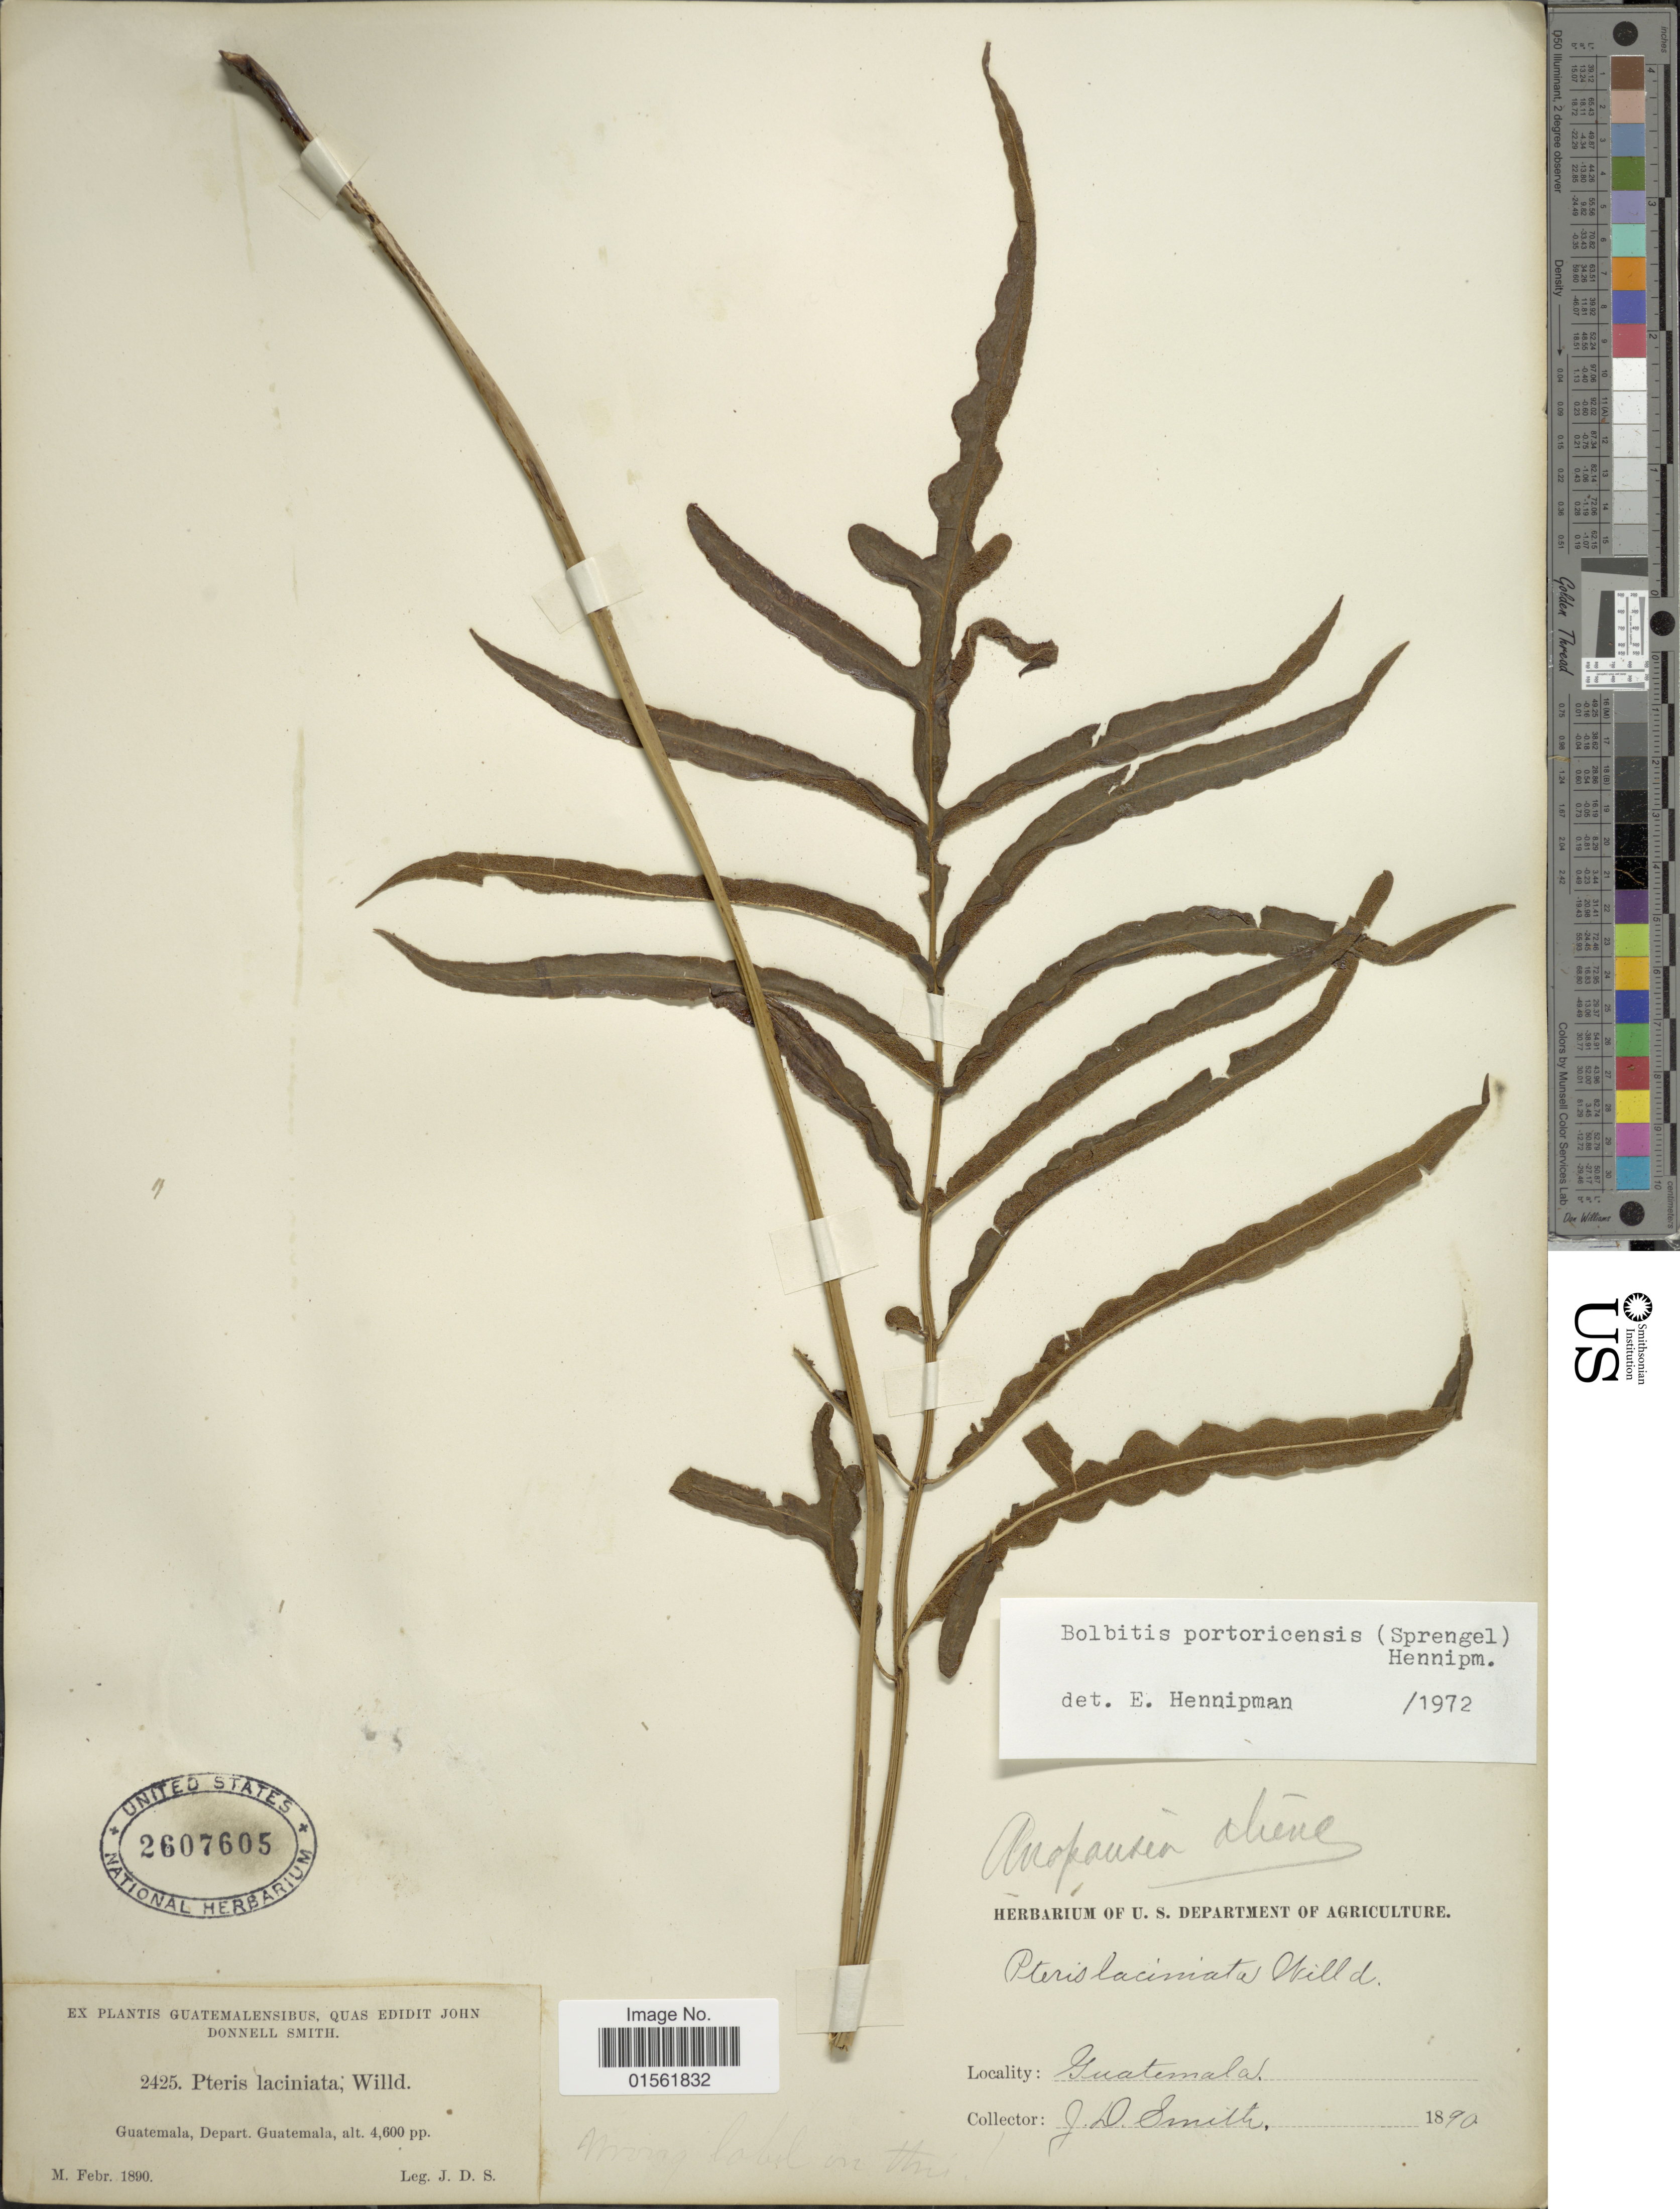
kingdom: Plantae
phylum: Tracheophyta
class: Polypodiopsida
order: Polypodiales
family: Dryopteridaceae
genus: Bolbitis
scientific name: Bolbitis portoricensis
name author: (Spreng.) Hennipman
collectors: J. Donnell Smith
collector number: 2425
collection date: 1890-02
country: Guatemala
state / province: Guatemala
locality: Guatemala, Depart. Guatemala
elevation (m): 1402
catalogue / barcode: US 2607605